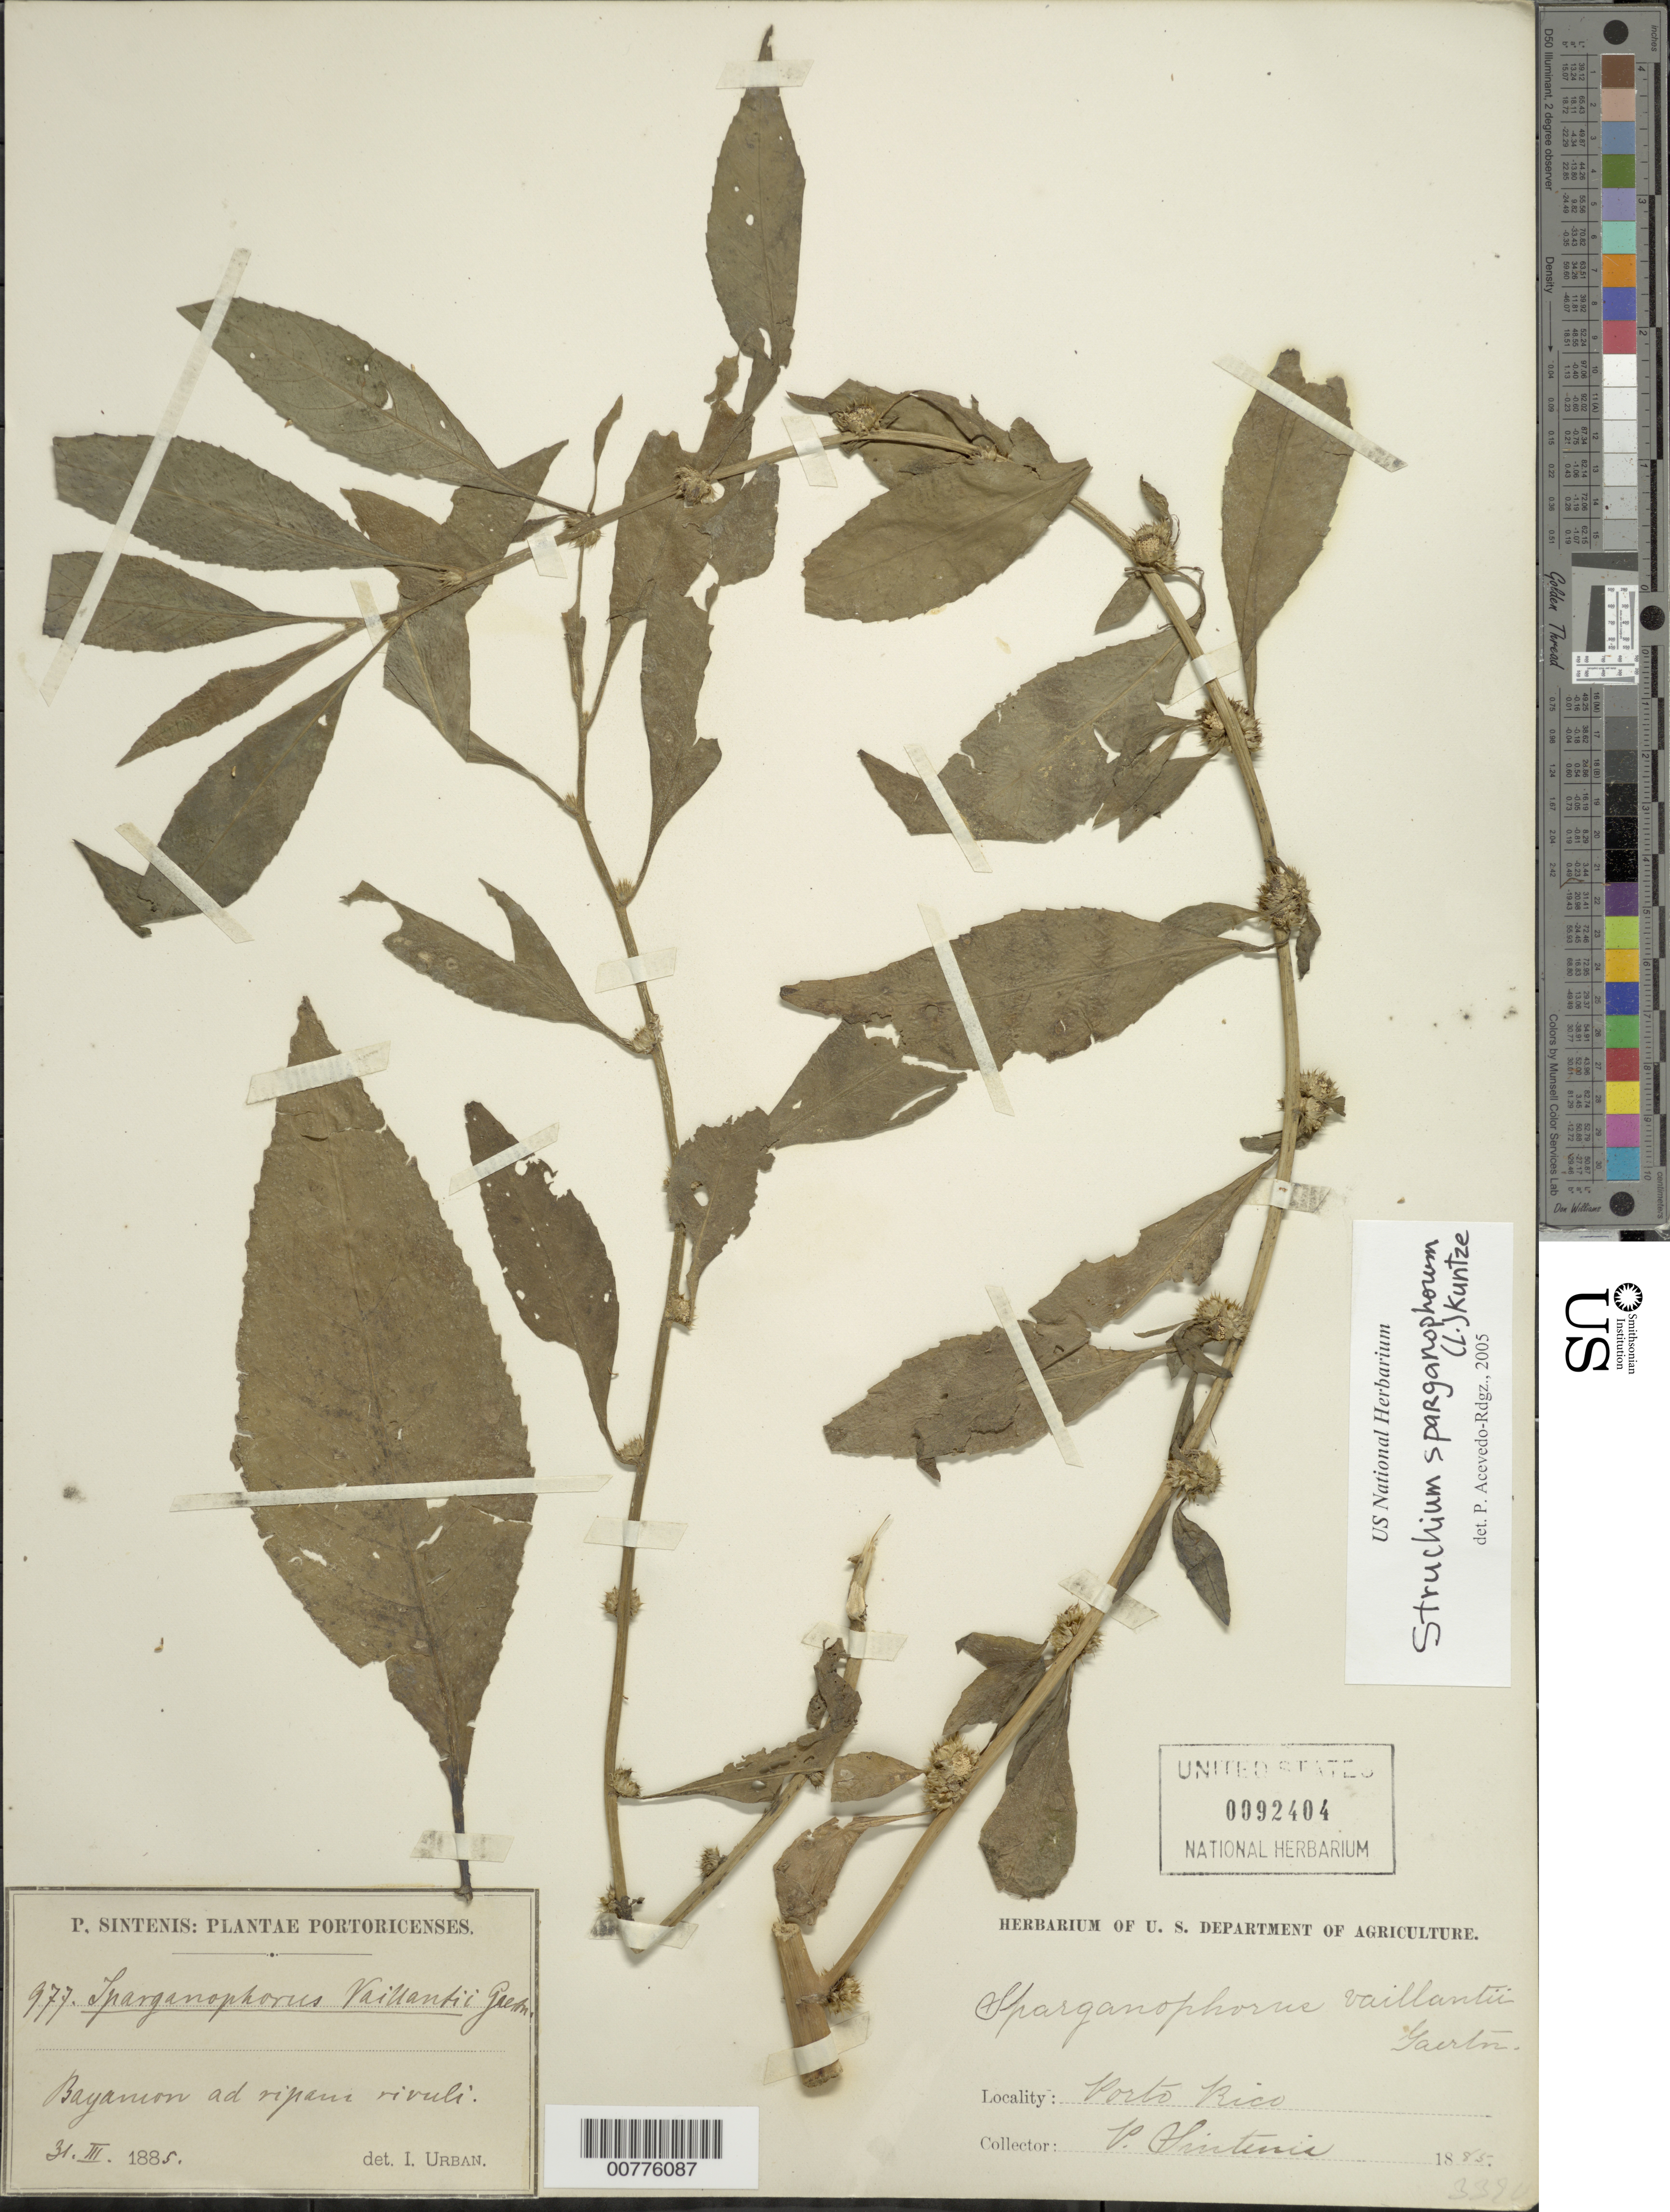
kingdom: Plantae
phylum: Tracheophyta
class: Magnoliopsida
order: Asterales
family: Asteraceae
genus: Struchium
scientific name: Struchium sparganophorum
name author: (L.) Kuntze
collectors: P. Sintenis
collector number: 977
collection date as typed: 31 Mar 1885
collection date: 1885-03-31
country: Puerto Rico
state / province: Bayamón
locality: Bayamon, ad ripari rivuli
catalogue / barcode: US 92404